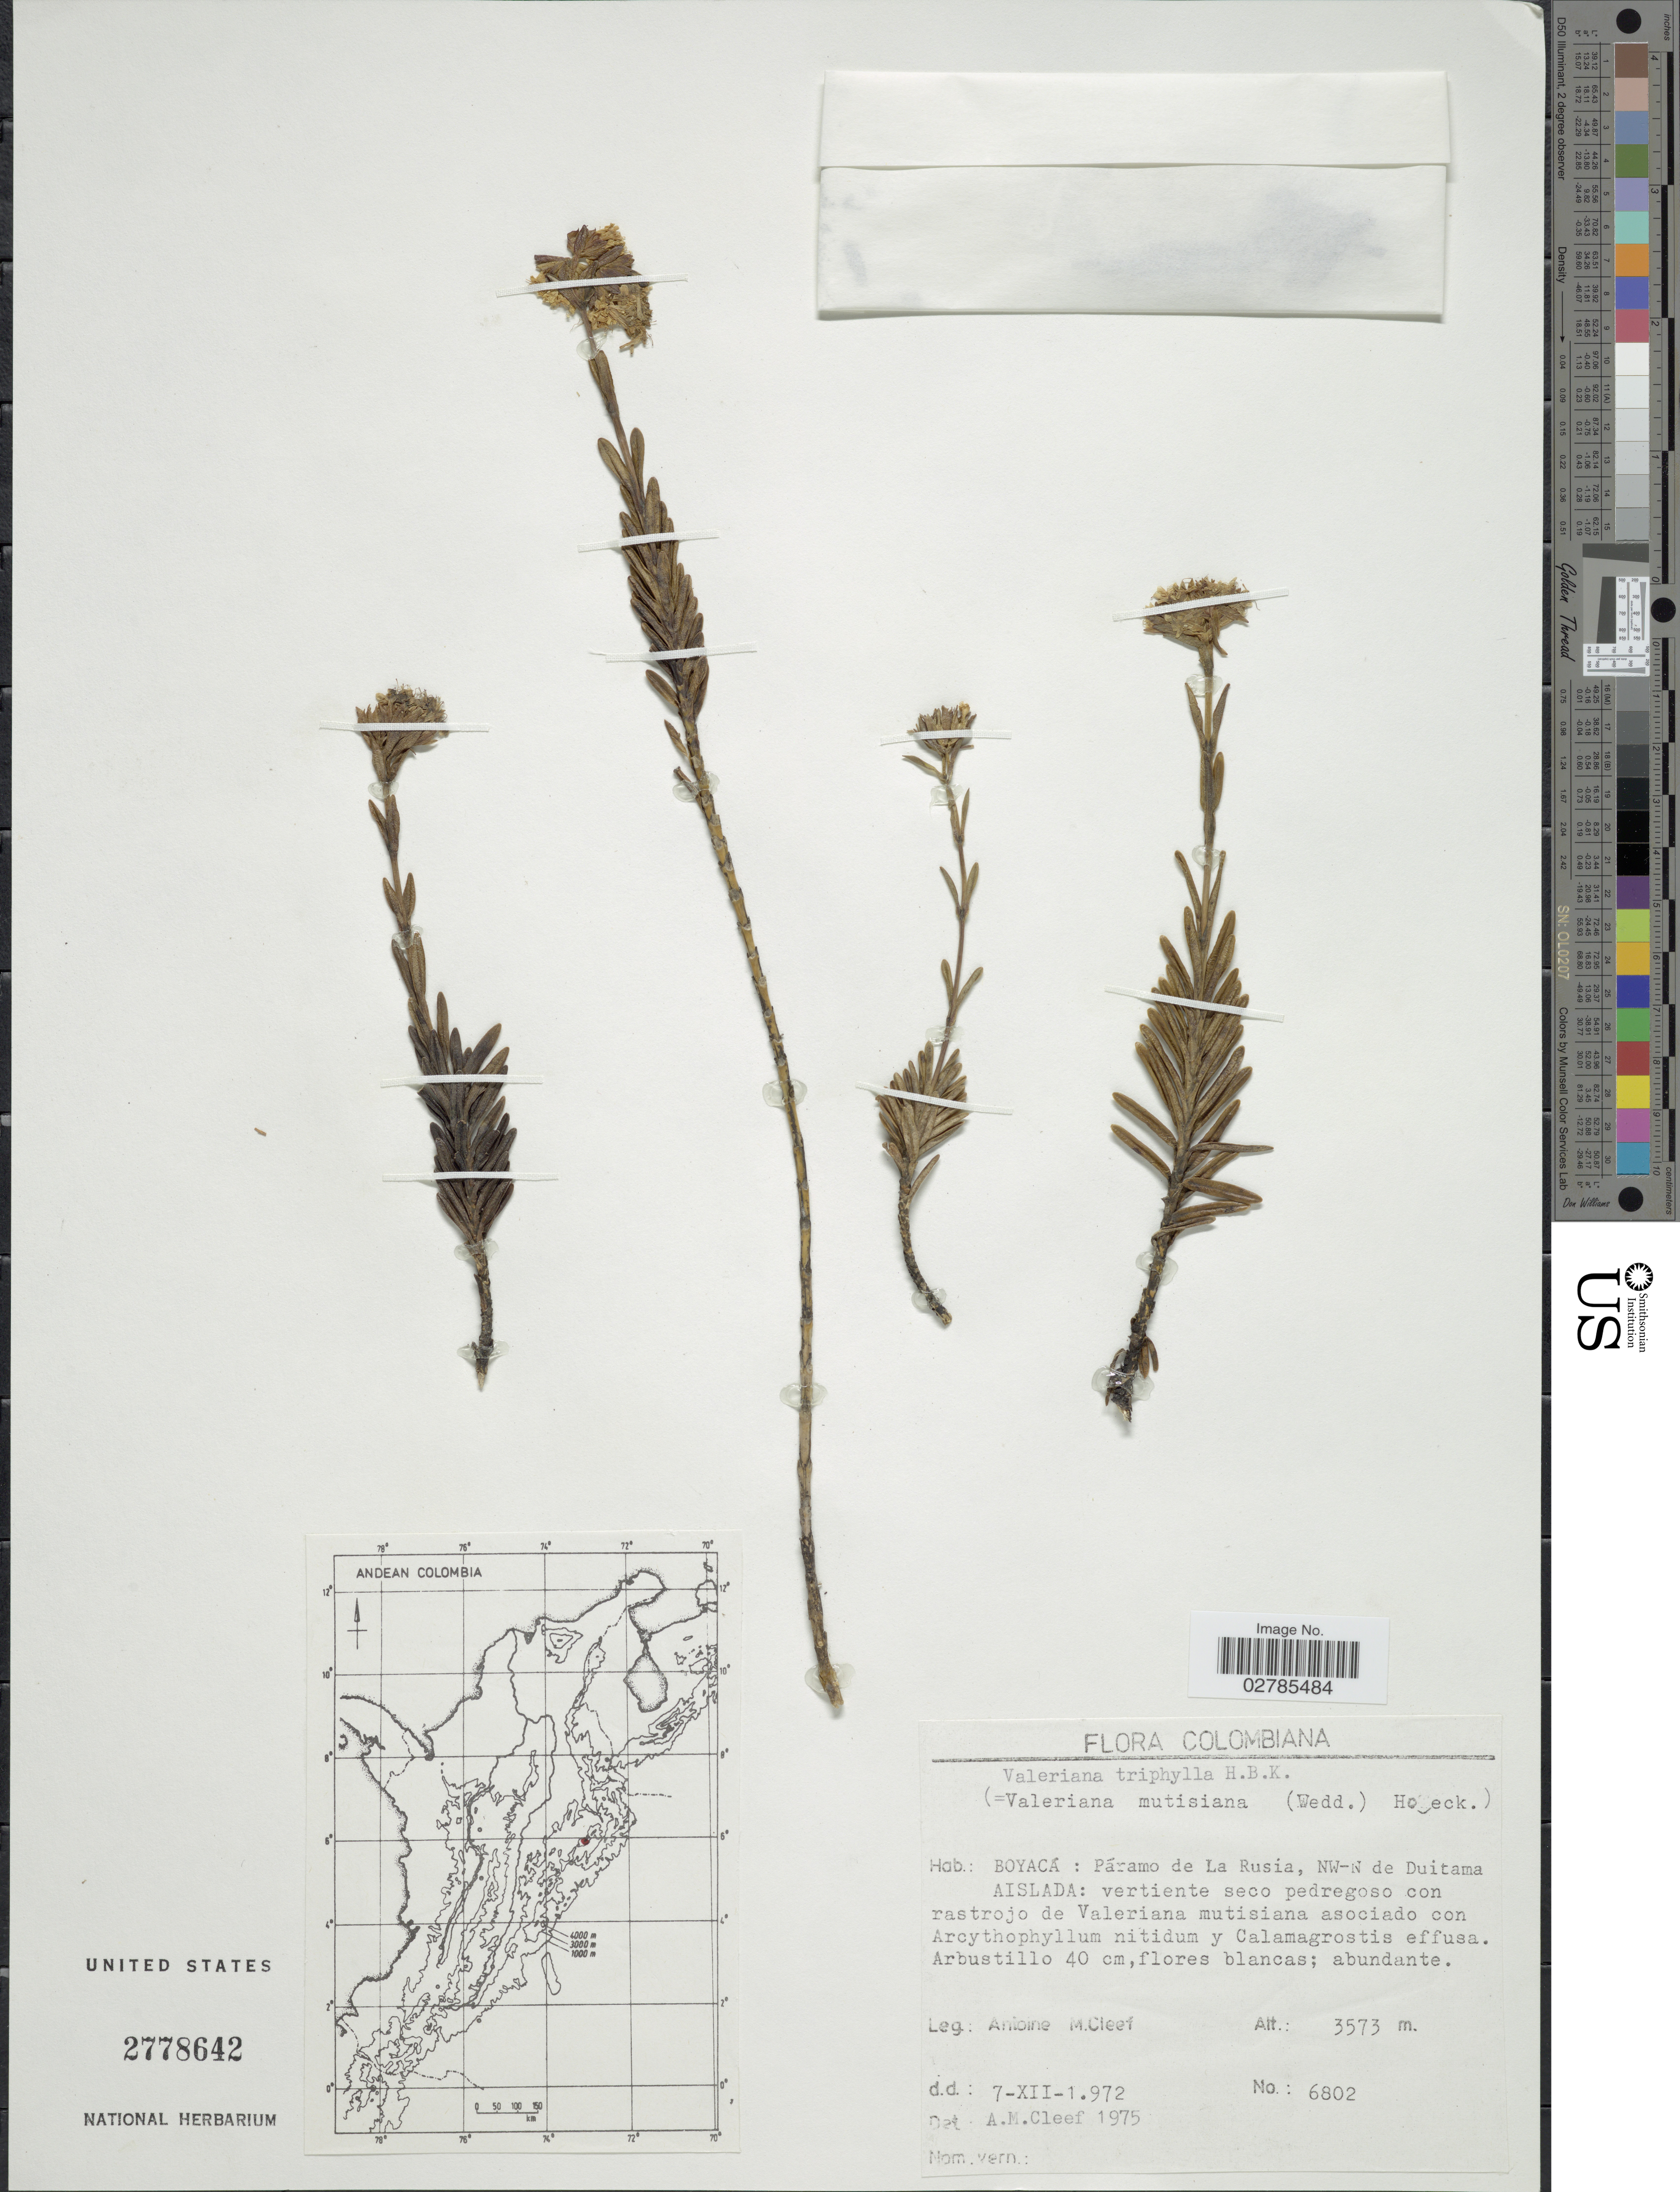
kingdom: Plantae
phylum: Tracheophyta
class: Magnoliopsida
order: Dipsacales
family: Caprifoliaceae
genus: Valeriana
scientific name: Valeriana triphylla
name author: Kunth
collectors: A. M. Cleef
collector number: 6802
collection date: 1972-12-07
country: Colombia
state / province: Boyacá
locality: Páramo de La Rusia, NW-N de Duitama. Aislada.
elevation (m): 3573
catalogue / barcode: US 2778642